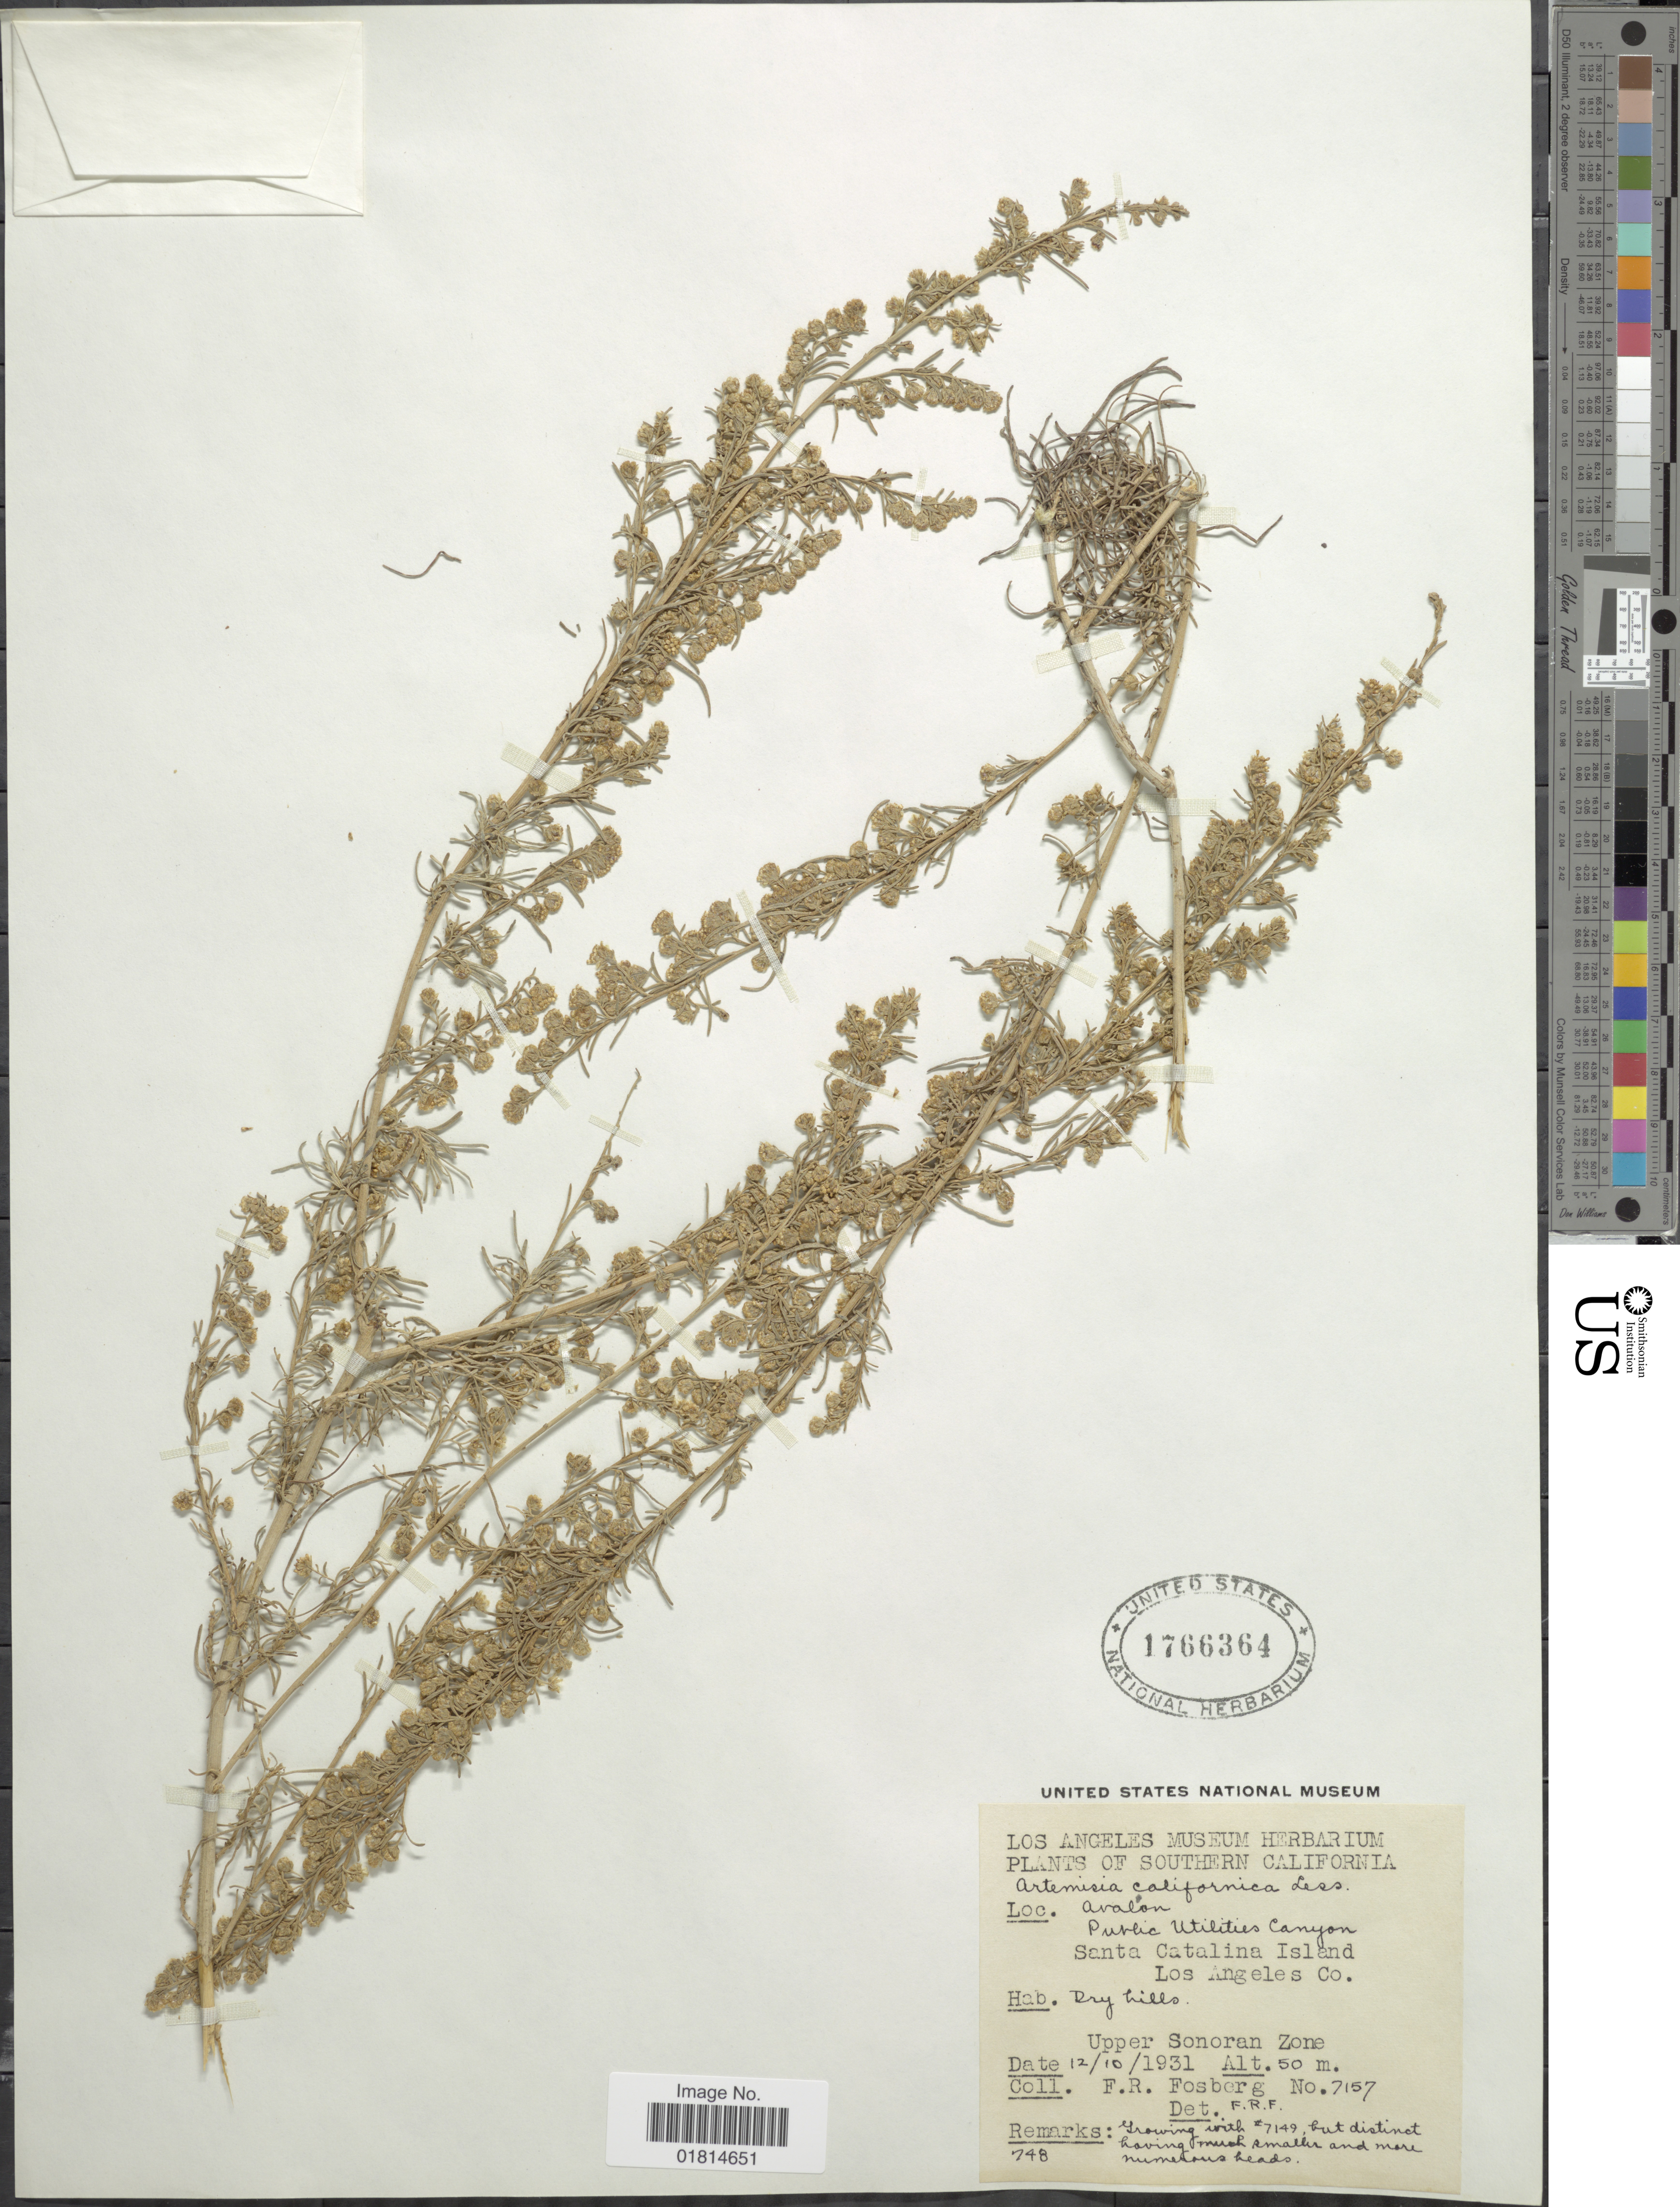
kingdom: Plantae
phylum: Tracheophyta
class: Magnoliopsida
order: Asterales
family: Asteraceae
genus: Artemisia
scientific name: Artemisia californica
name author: Less.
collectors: F. R. Fosberg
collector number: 7157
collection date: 1931-12-10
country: United States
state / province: California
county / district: Los Angeles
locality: Southern California. Avalon. Public Utilities Canyon. Santa Catalina Island. Los Angeles Co. Dry hills. Upper Sonoran Zone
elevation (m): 50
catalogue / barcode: US 1766364